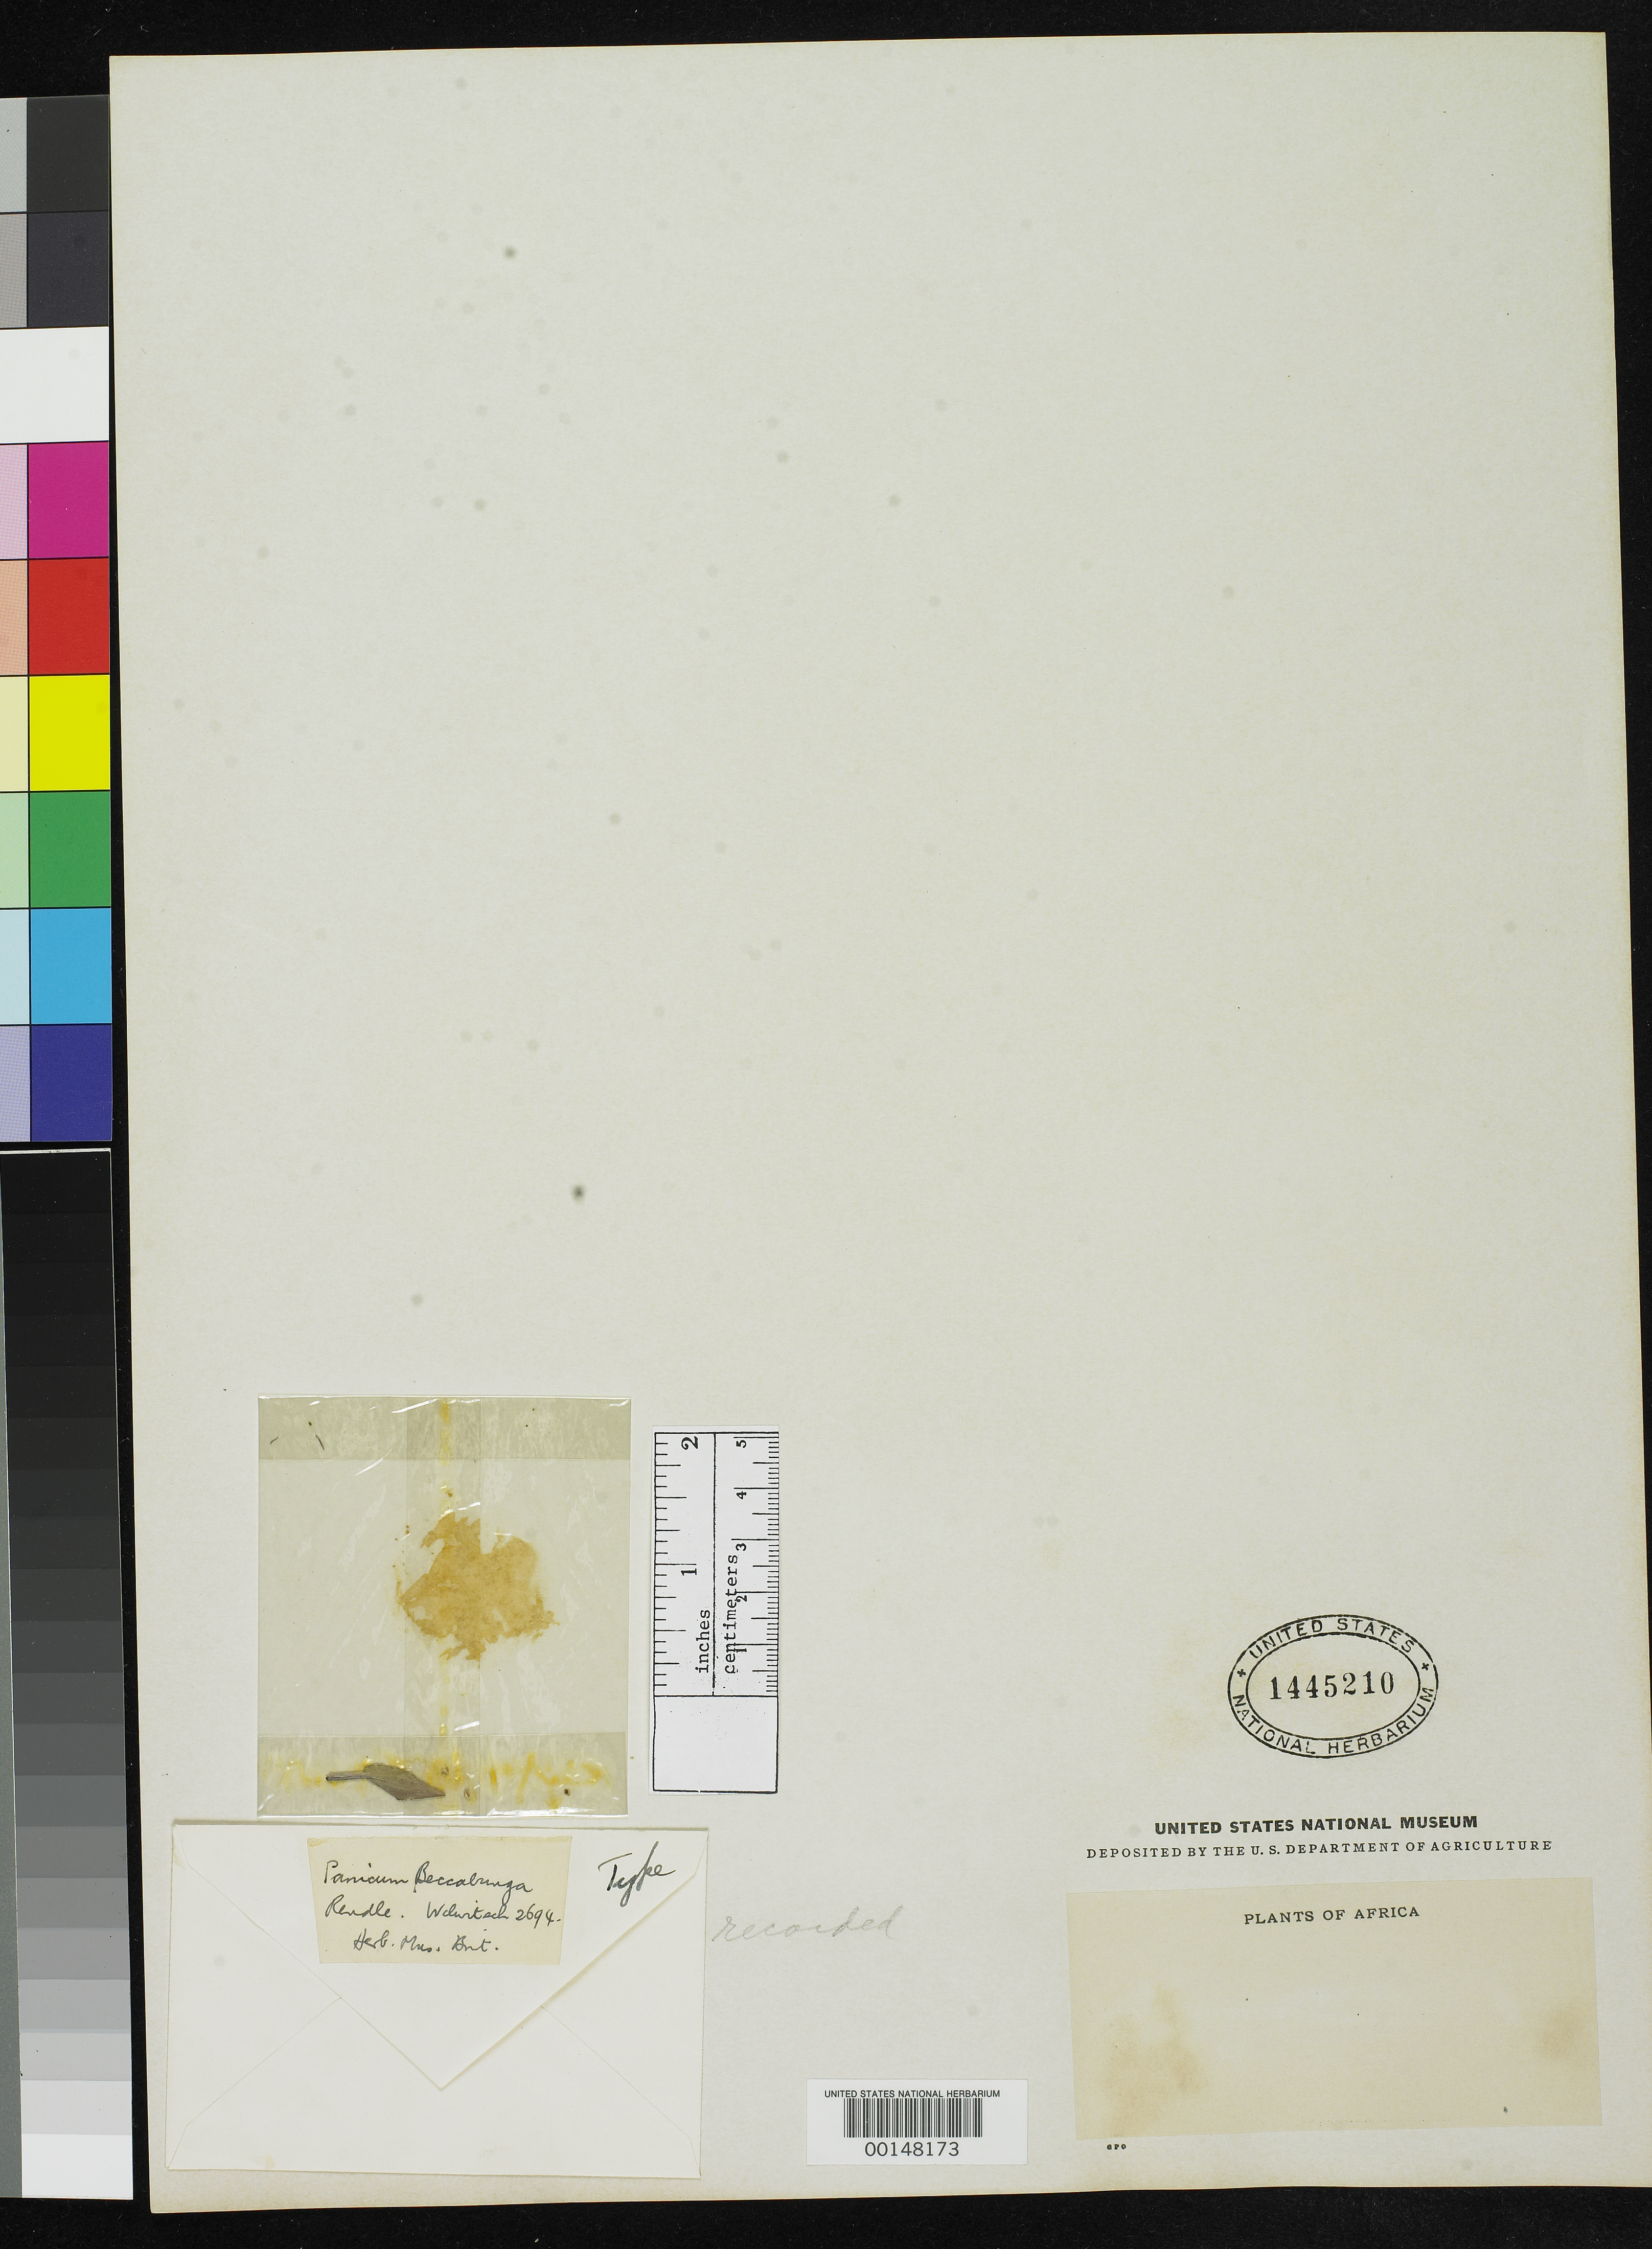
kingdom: Plantae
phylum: Tracheophyta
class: Liliopsida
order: Poales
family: Poaceae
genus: Panicum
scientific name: Panicum beccabunga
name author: Rendle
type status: Type Fragment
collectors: F. M. Welwitsch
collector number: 2694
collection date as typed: May 1860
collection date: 1860-05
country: Angola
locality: Morro de Monino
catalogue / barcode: US 1445210